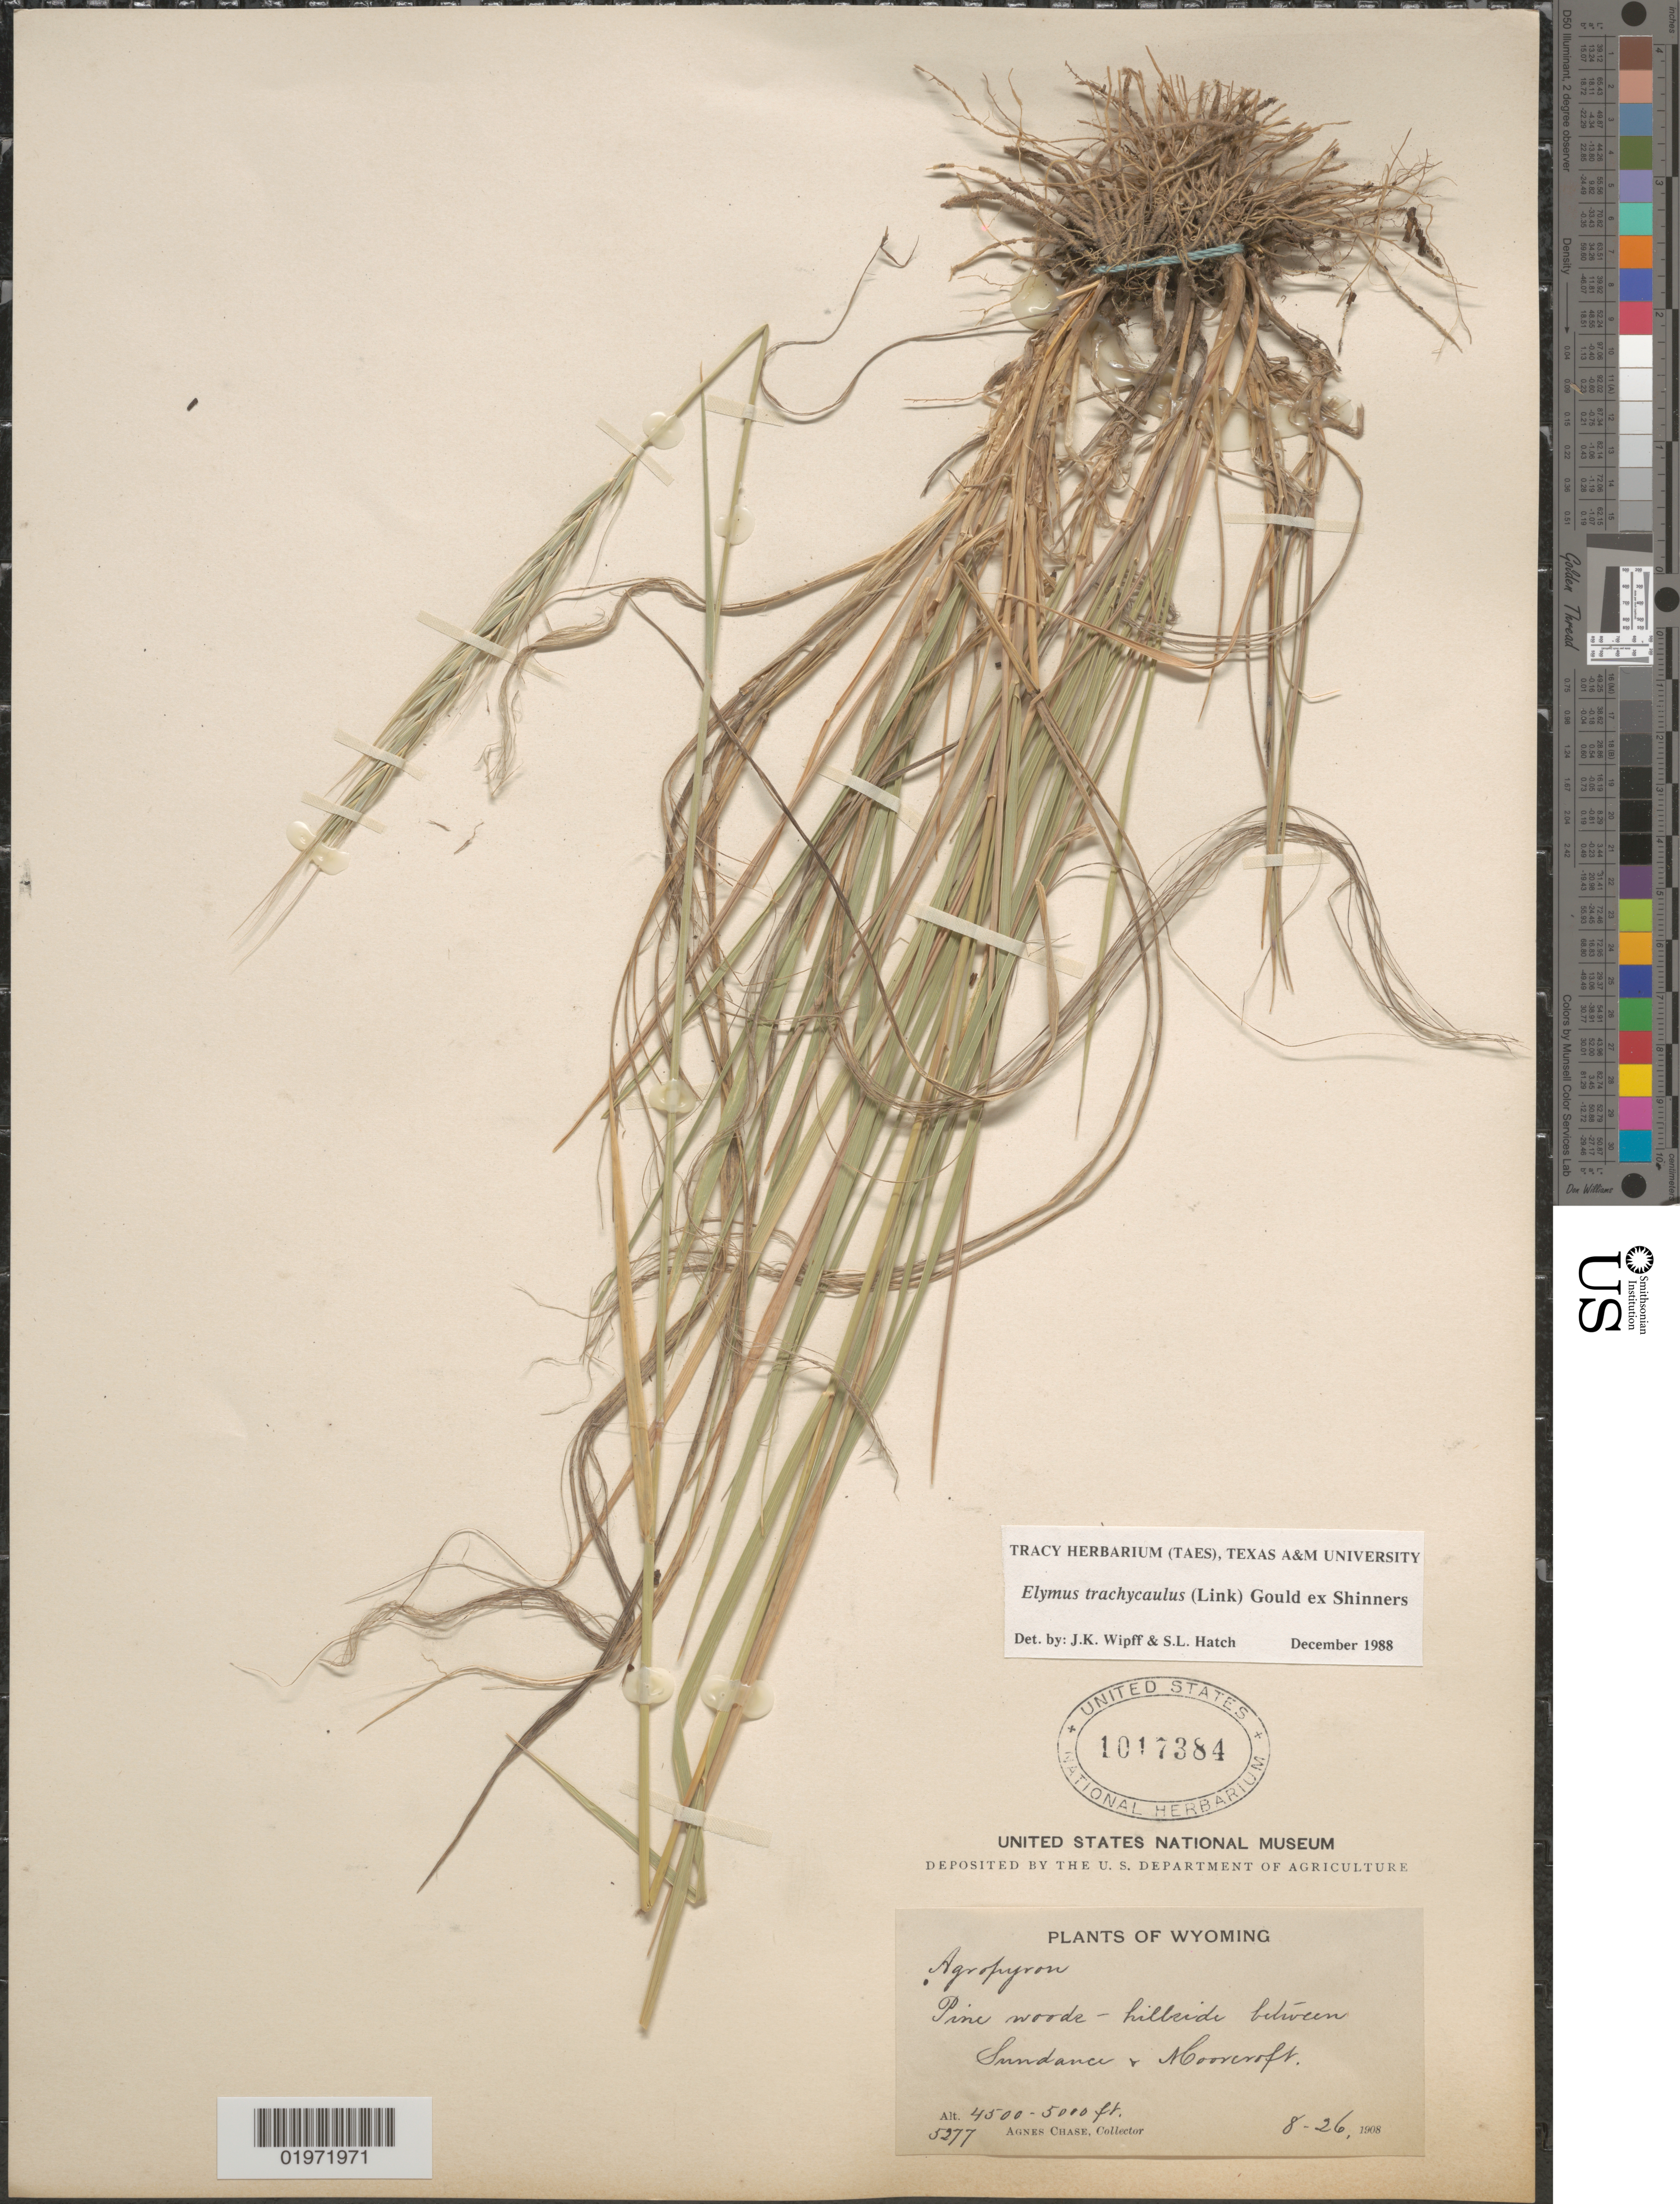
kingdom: Plantae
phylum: Tracheophyta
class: Liliopsida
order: Poales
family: Poaceae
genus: Elymus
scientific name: Elymus trachycaulus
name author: (Link) Gould ex Shinners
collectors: A. Chase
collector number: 5277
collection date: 1908-08-26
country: United States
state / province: Wyoming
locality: Pine woods - hillside between Sundance & Moorcroft.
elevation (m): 1372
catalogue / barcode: US 1017384